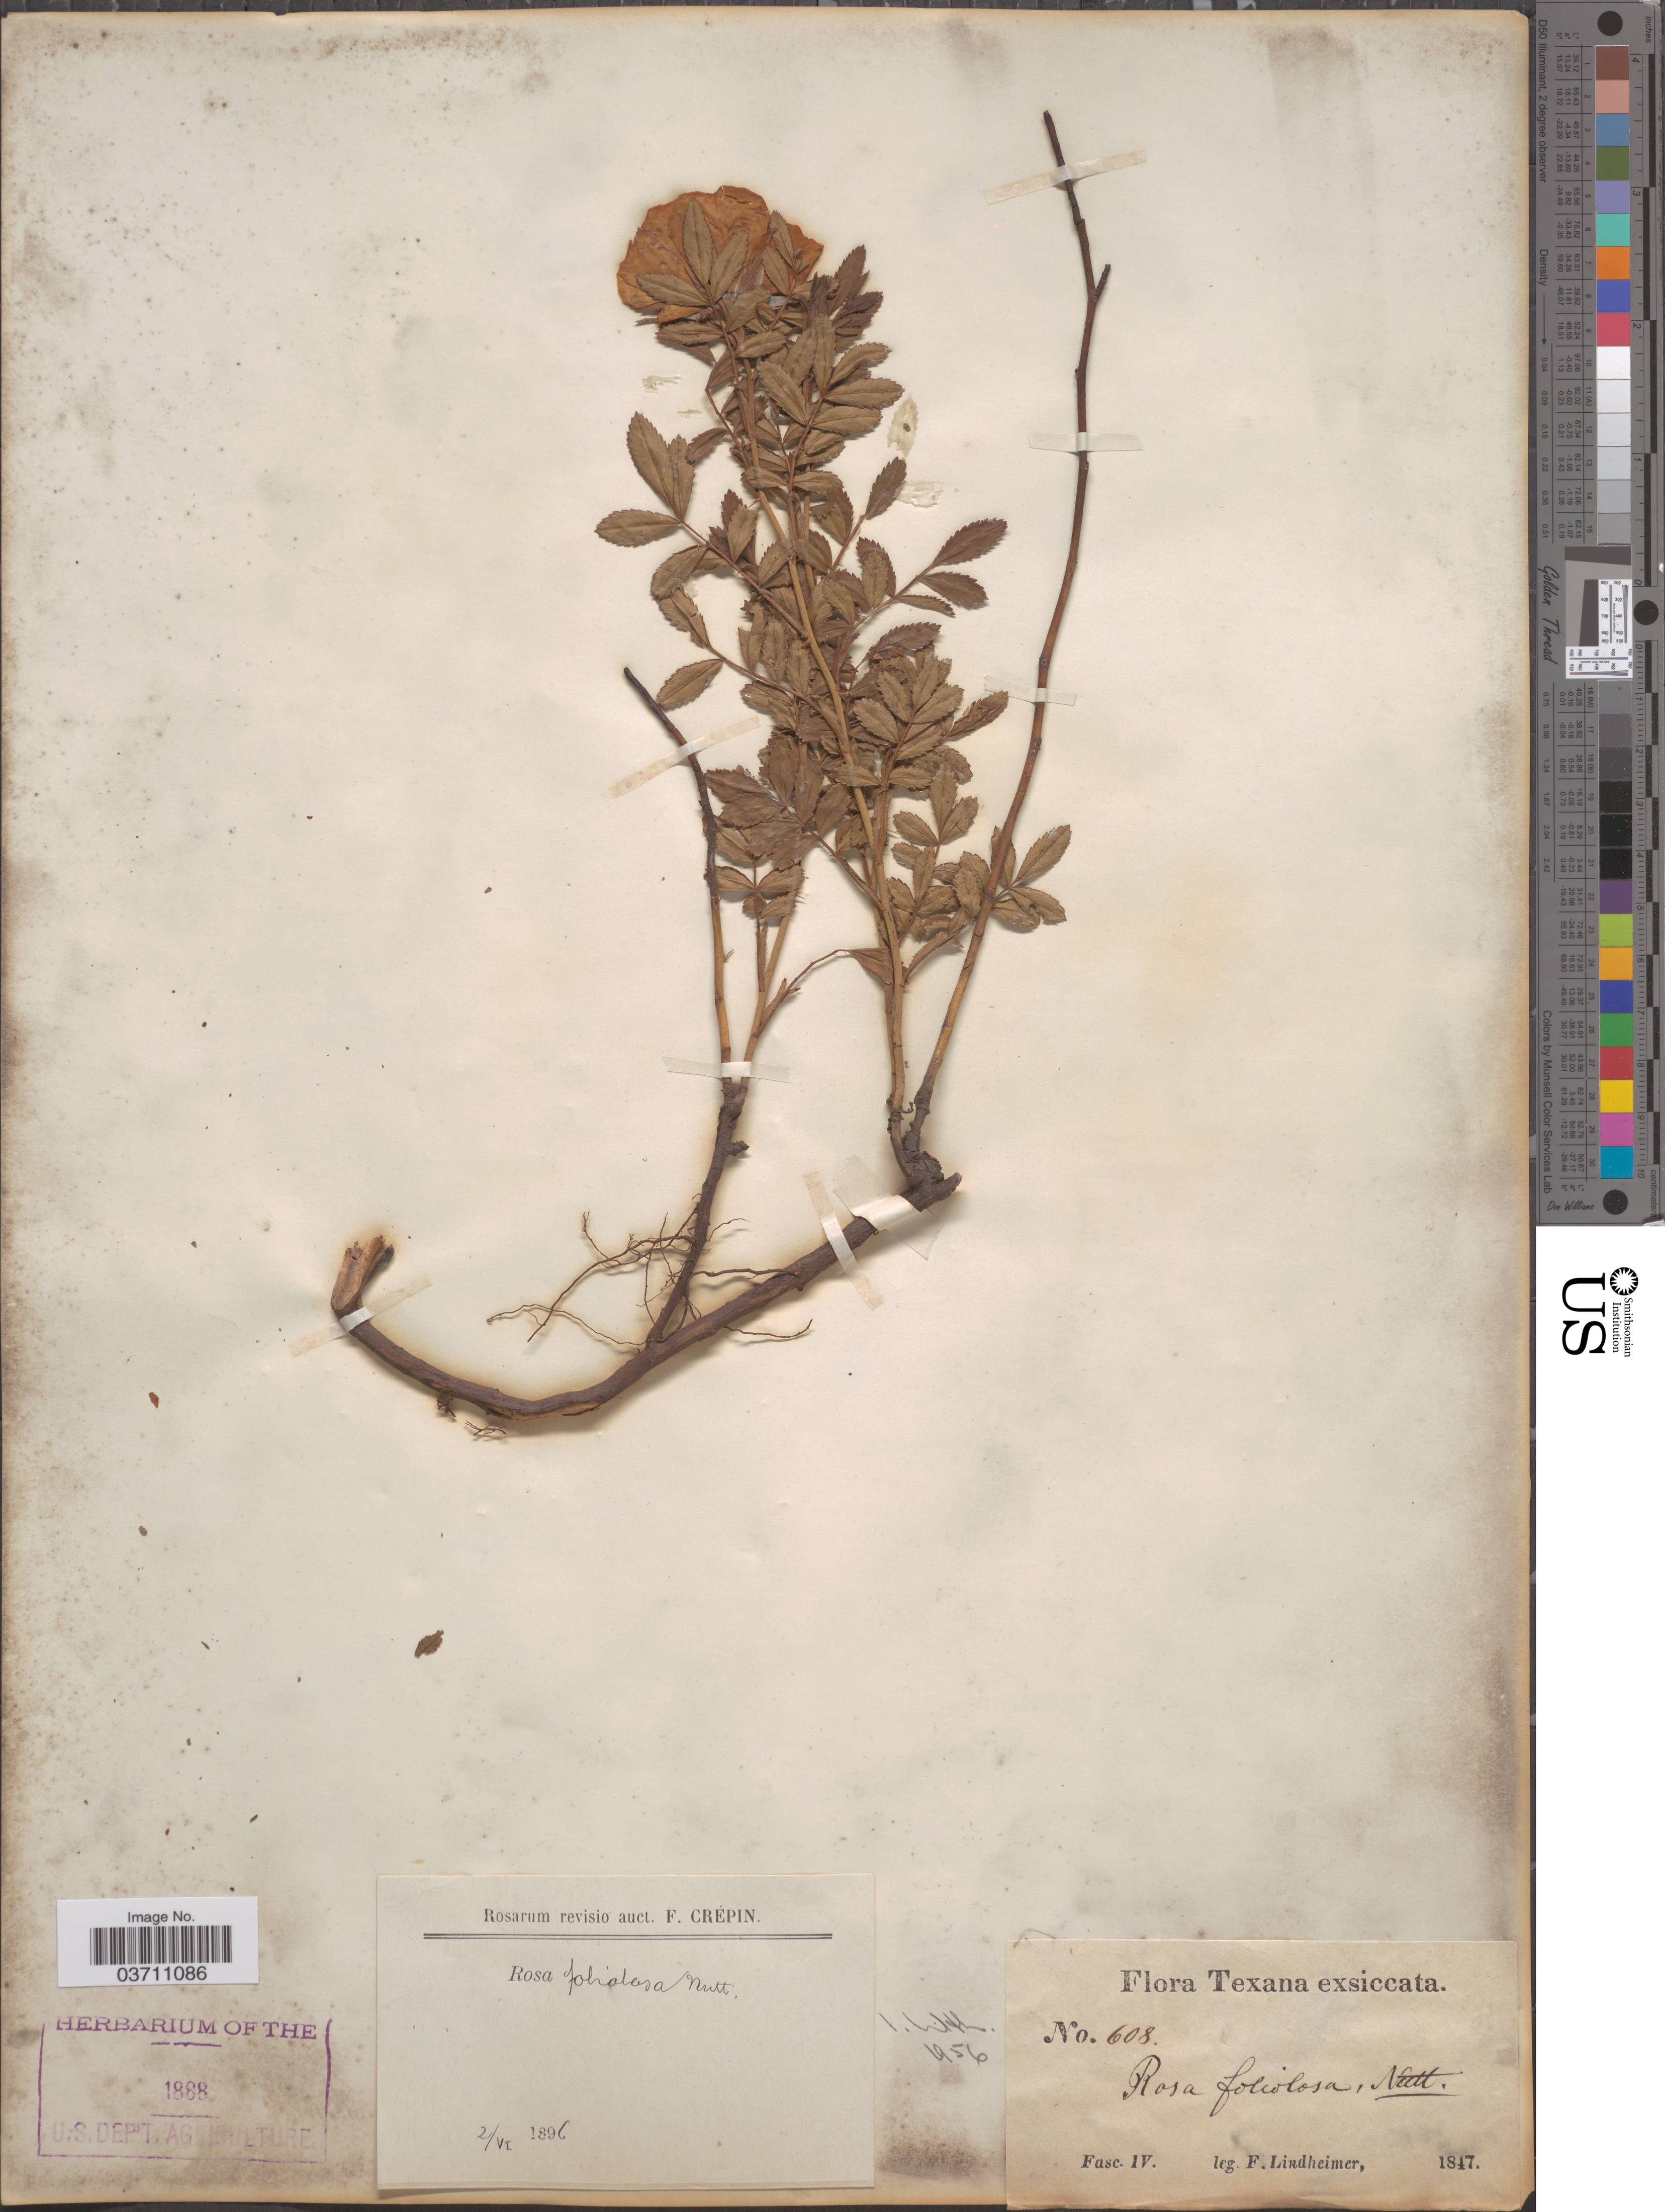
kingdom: Plantae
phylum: Tracheophyta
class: Magnoliopsida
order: Rosales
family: Rosaceae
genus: Rosa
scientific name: Rosa foliolosa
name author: Nutt.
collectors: F. Lindheimer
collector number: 608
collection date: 1847-04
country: United States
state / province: Texas